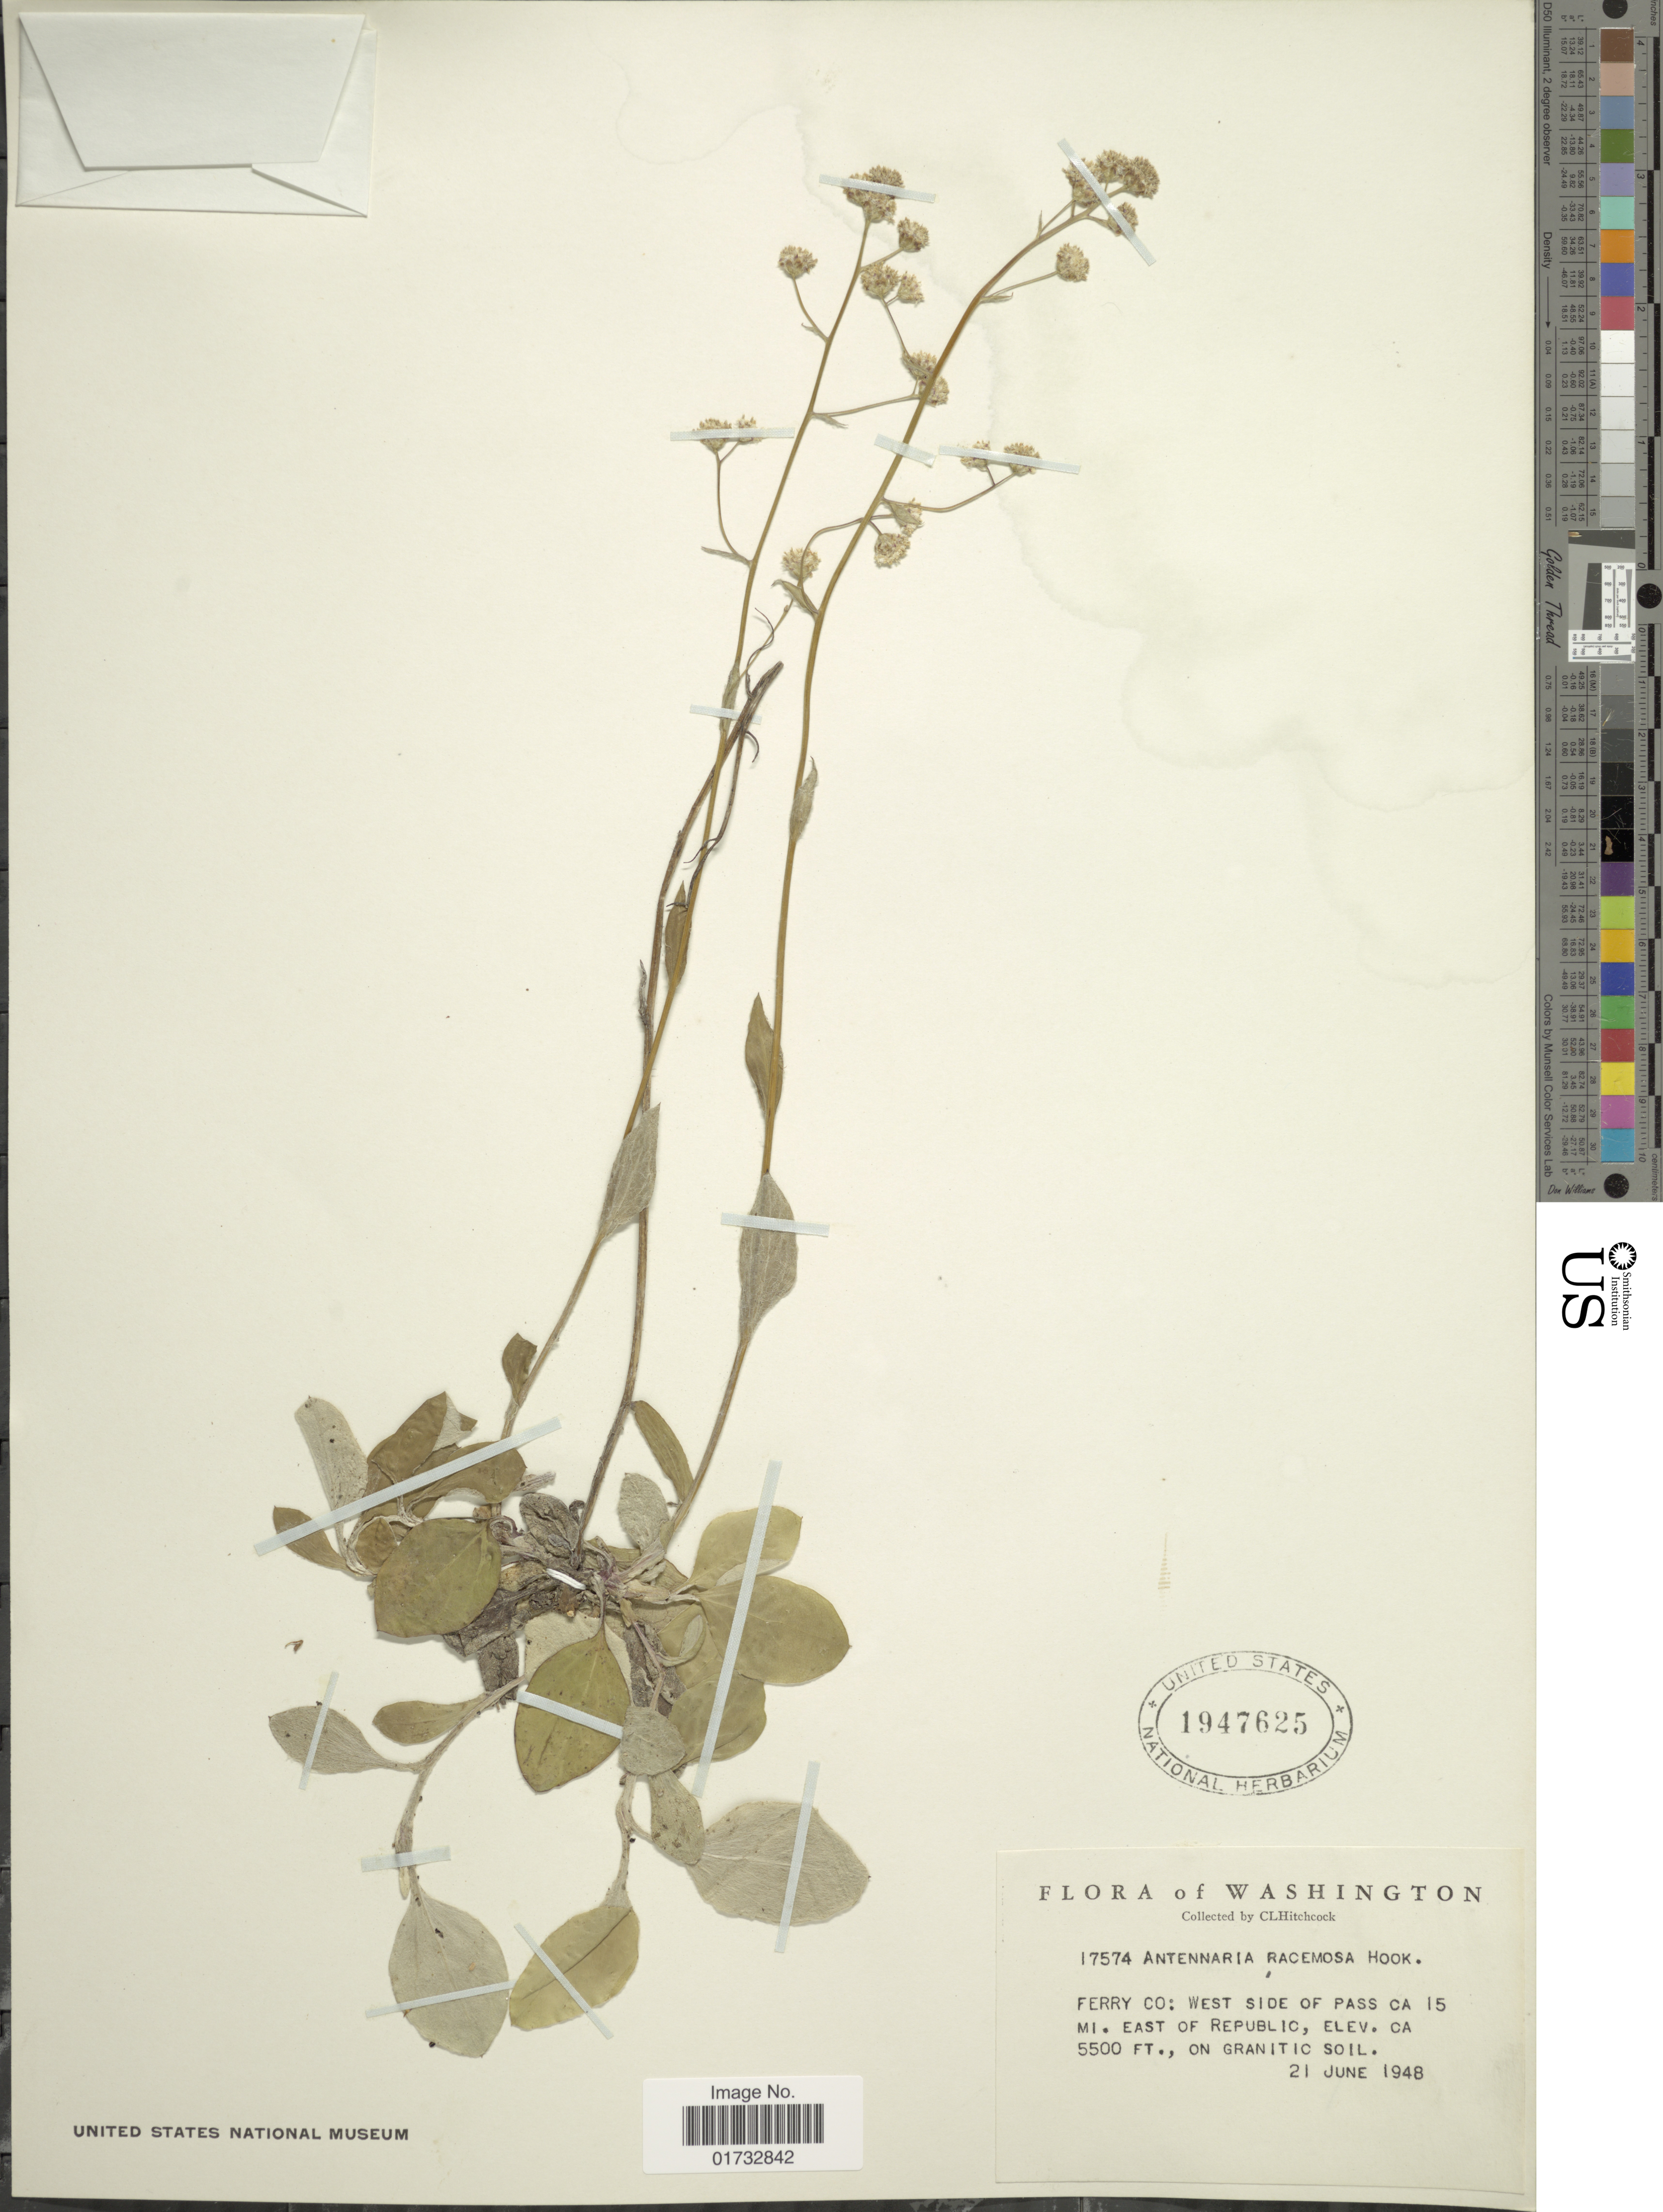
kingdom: Plantae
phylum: Tracheophyta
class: Magnoliopsida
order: Asterales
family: Asteraceae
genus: Antennaria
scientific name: Antennaria racemosa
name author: Hook.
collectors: C. L. Hitchcock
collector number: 17574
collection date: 1948-06-21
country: United States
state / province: Washington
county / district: Ferry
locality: Ferry Co: West side of Pass ca 15 mi. east of Republic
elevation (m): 1676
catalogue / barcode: US 1947625